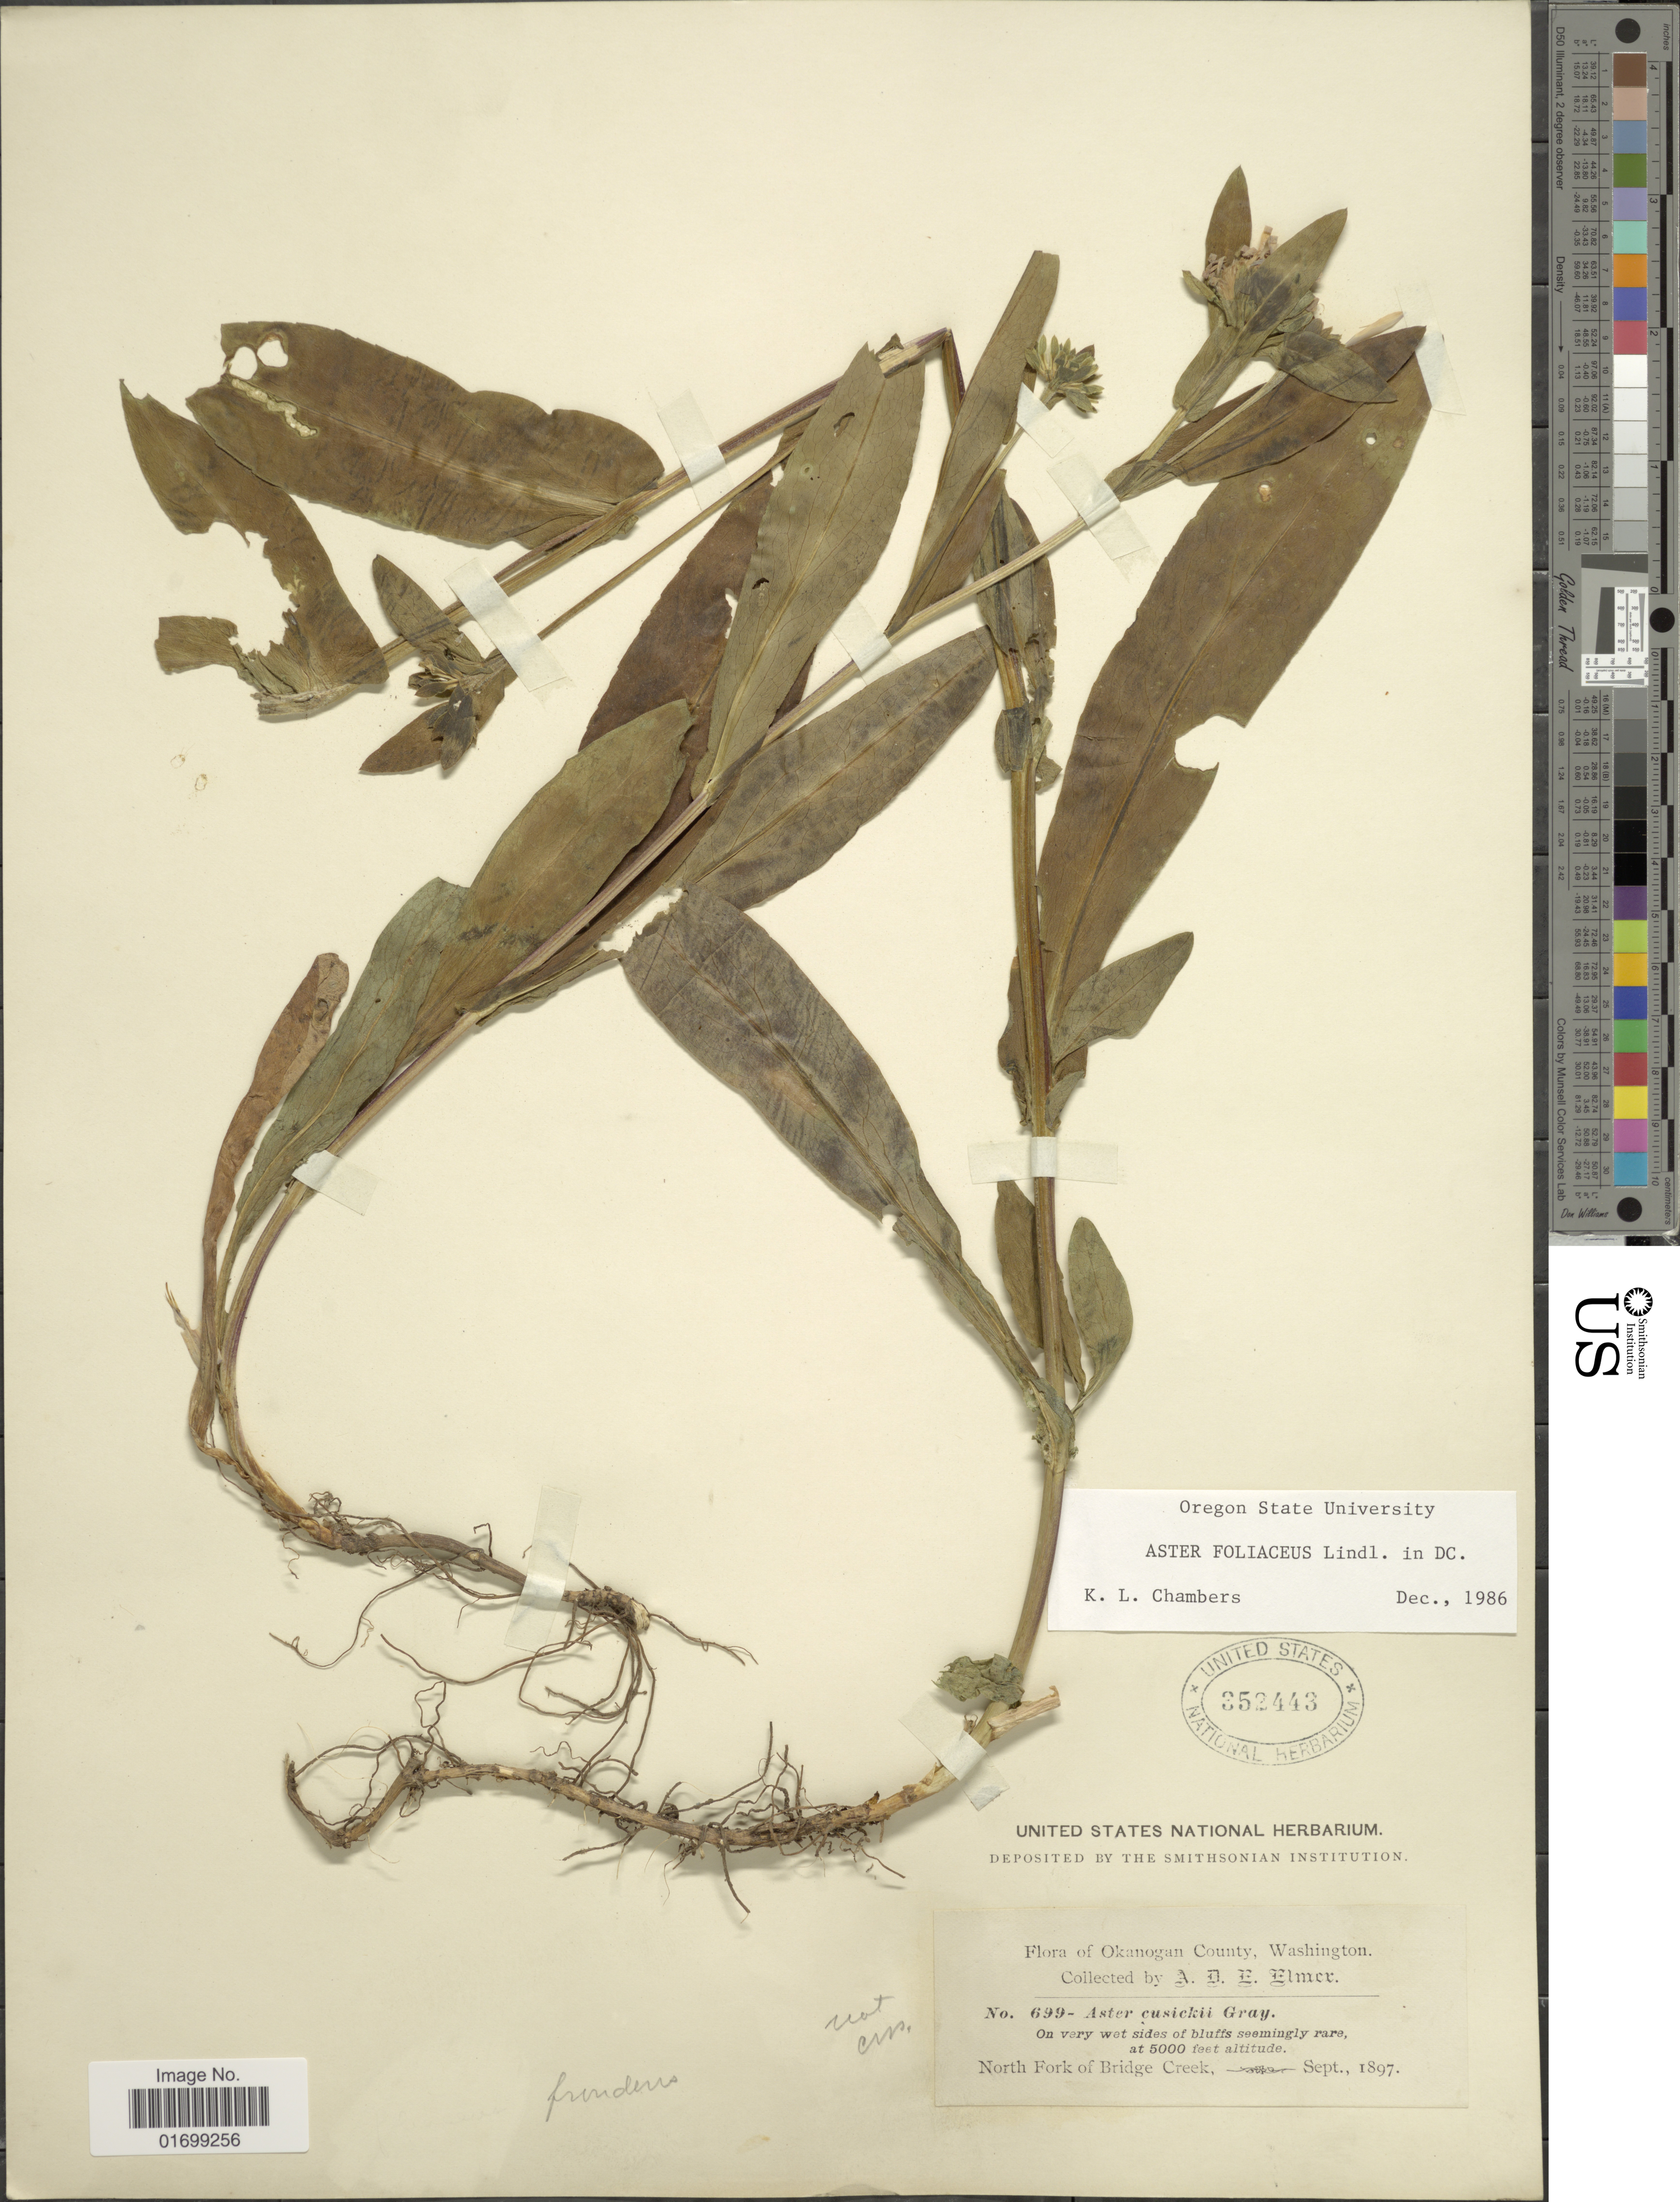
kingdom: Plantae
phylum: Tracheophyta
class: Magnoliopsida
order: Asterales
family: Asteraceae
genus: Symphyotrichum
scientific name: Symphyotrichum foliaceum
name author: (Lindl. ex DC.) G.L. Nesom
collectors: A. D. E. Elmer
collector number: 699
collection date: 1897-09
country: United States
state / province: Washington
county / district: Okanogan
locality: Okanogan County, on very wet sides of bluffs seemingly rare, North Folk of Bridge Creek.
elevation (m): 1524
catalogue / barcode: US 352443